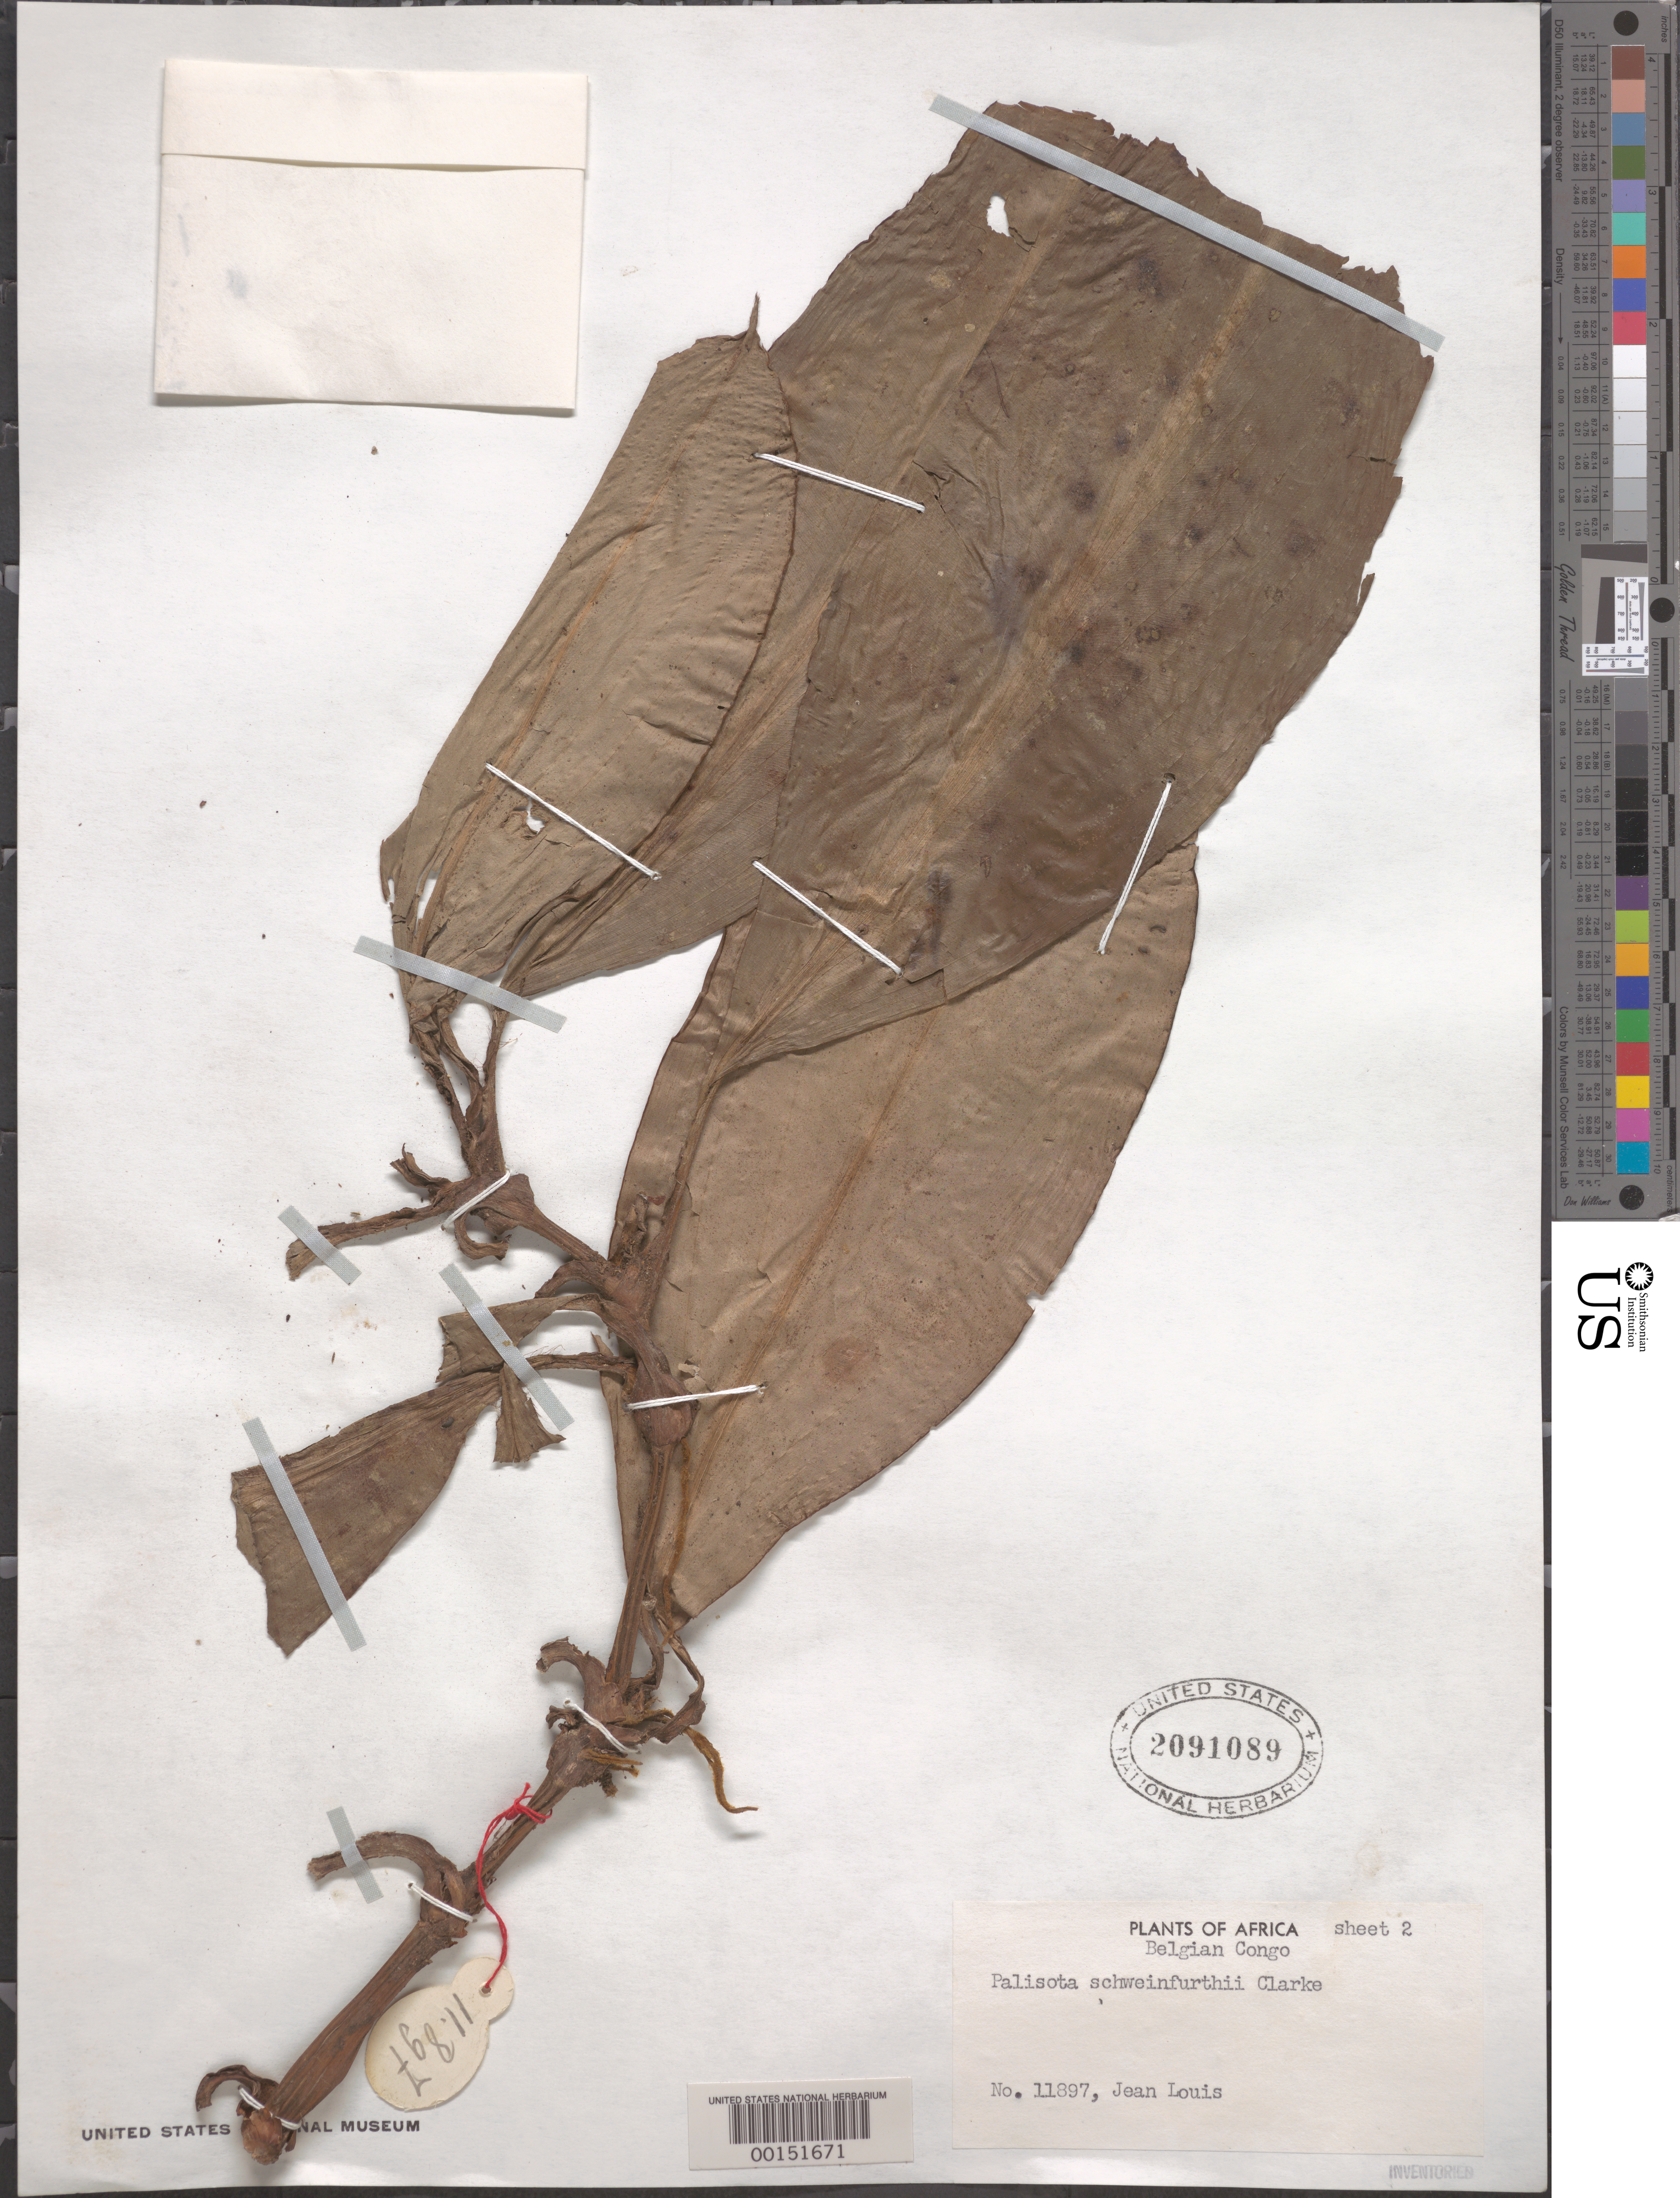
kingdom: Plantae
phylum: Tracheophyta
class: Liliopsida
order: Commelinales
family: Commelinaceae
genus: Palisota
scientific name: Palisota schweinfurthii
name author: C.B. Clarke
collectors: J. Louis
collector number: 11897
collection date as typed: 20 Oct 1938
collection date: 1938-10-20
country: Congo, Democratic Republic of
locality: Yalibwa, 20 km from Yangami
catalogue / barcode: US 2091089